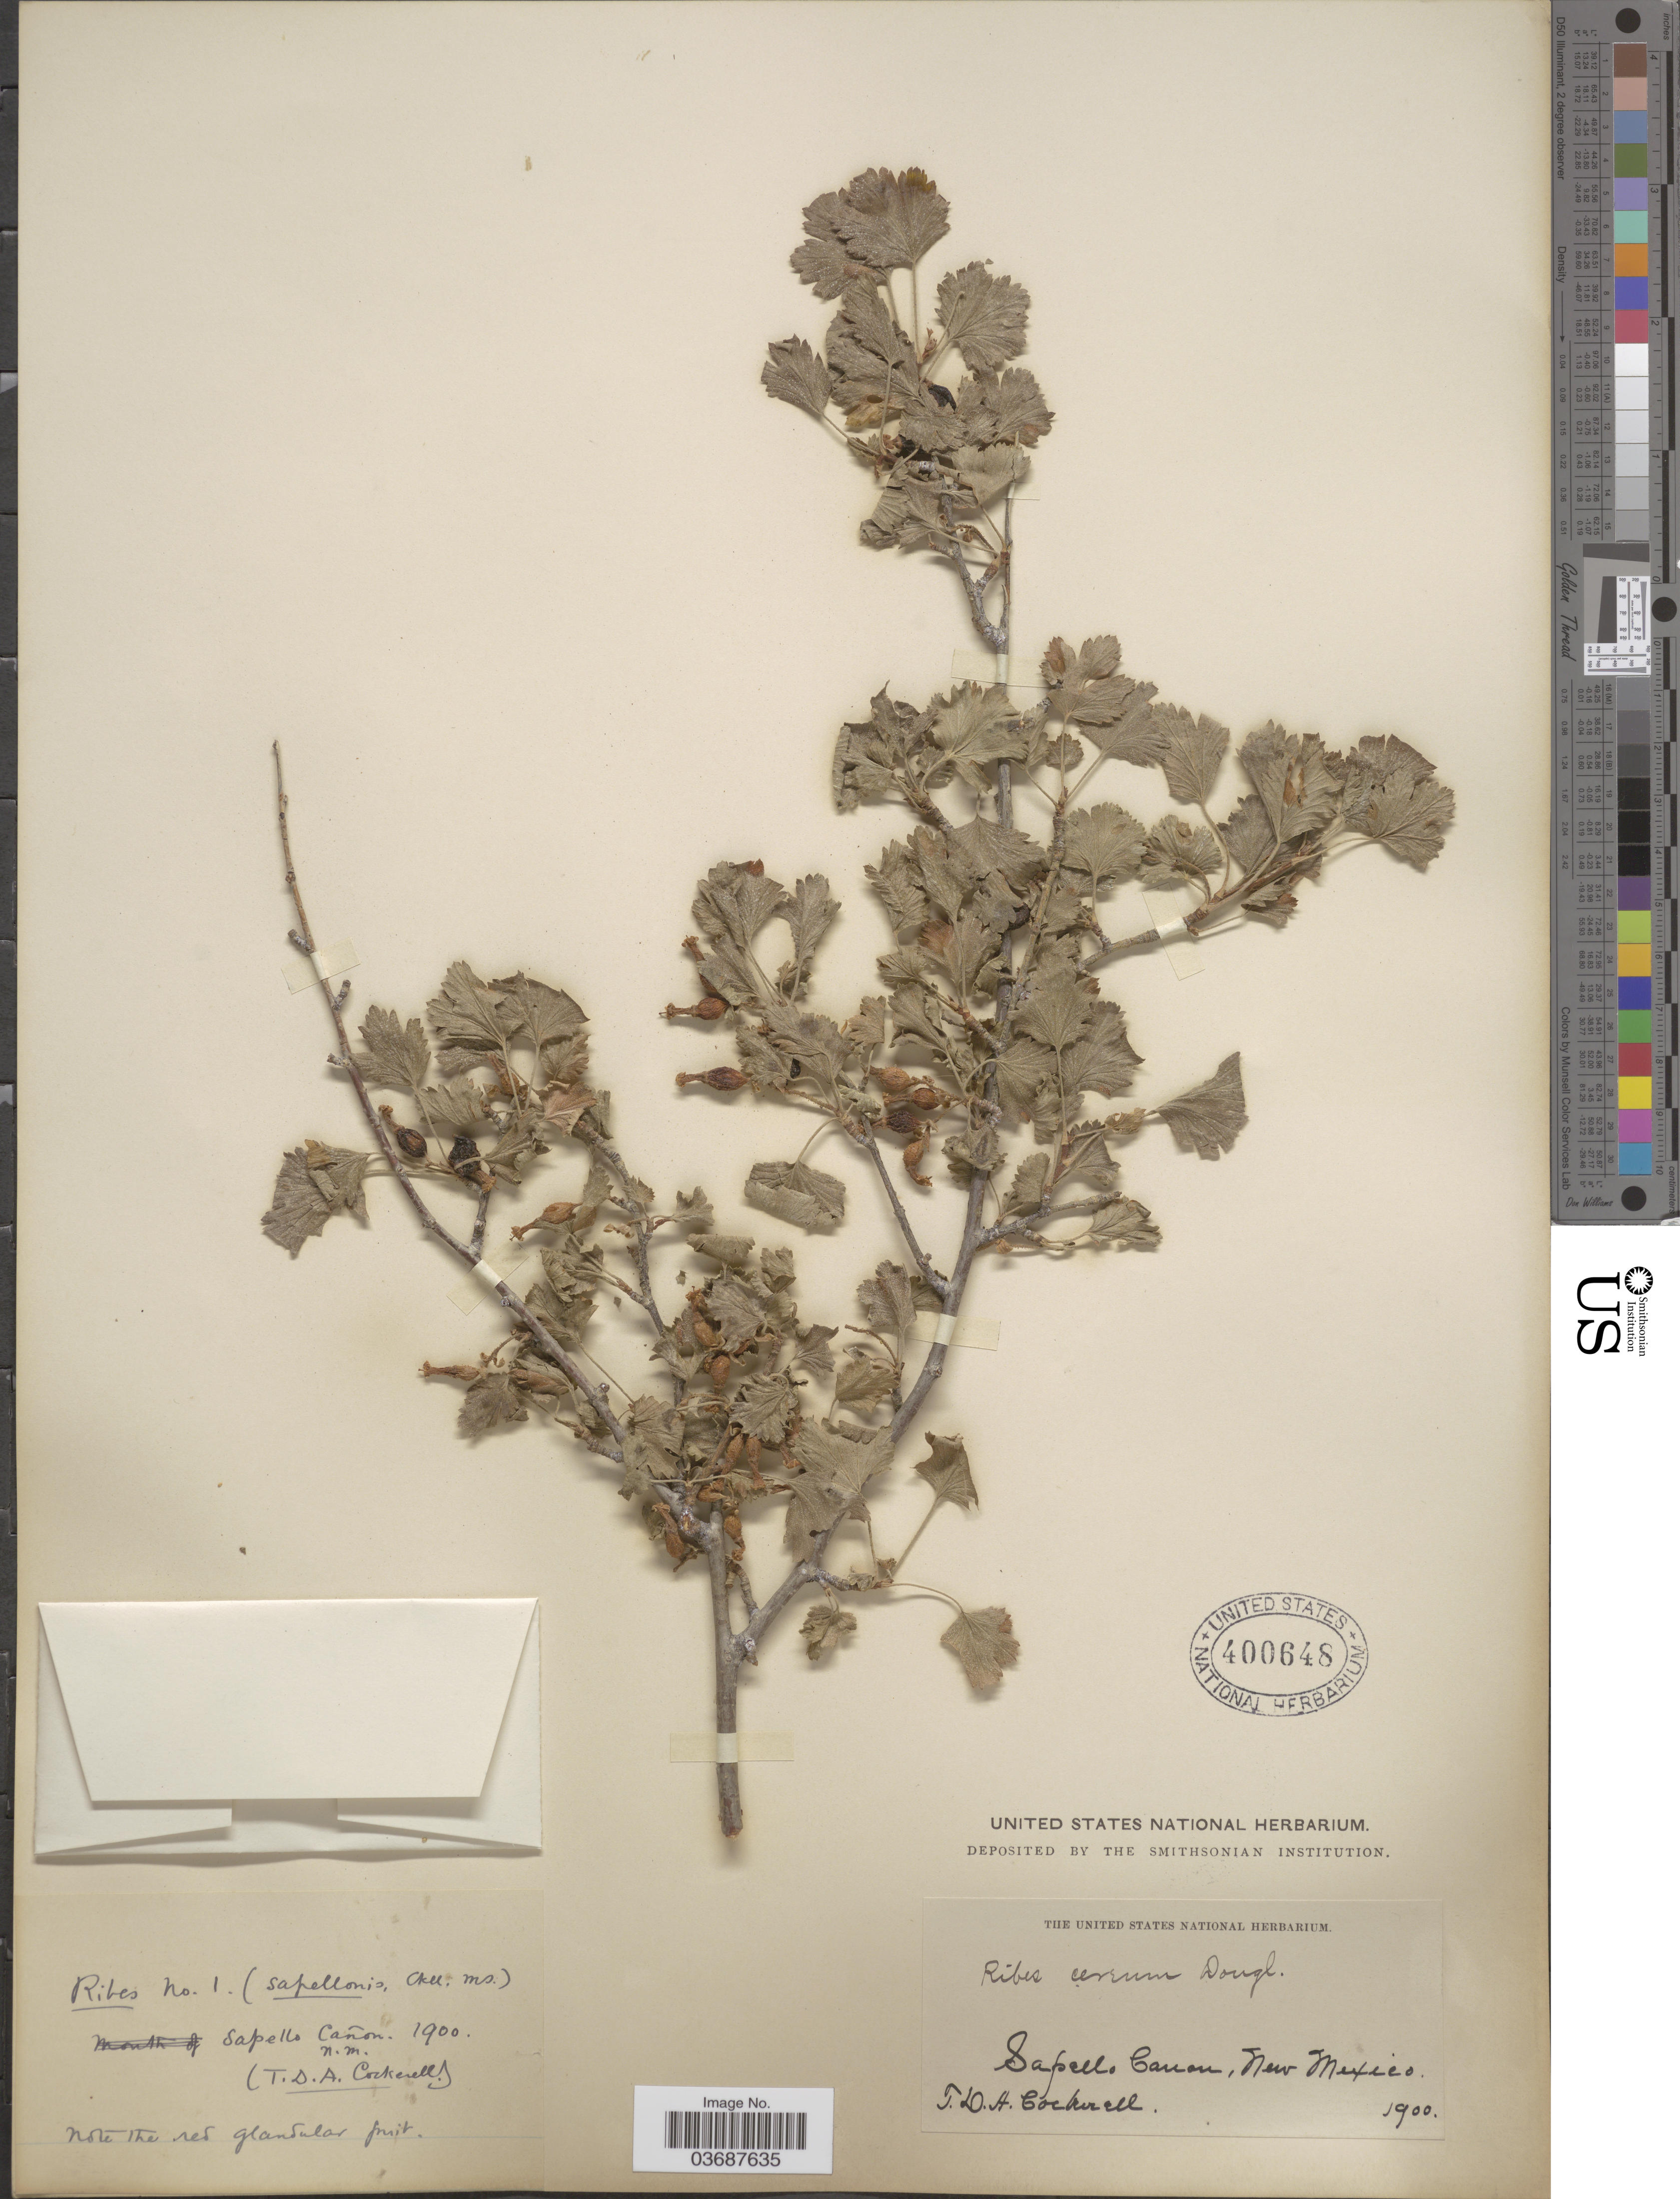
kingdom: Plantae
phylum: Tracheophyta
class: Magnoliopsida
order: Saxifragales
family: Grossulariaceae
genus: Ribes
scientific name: Ribes inebrians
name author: Lindl.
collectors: T. Cockerell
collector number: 1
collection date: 1900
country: United States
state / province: New Mexico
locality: Sapello Cañon.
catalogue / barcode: US 400648